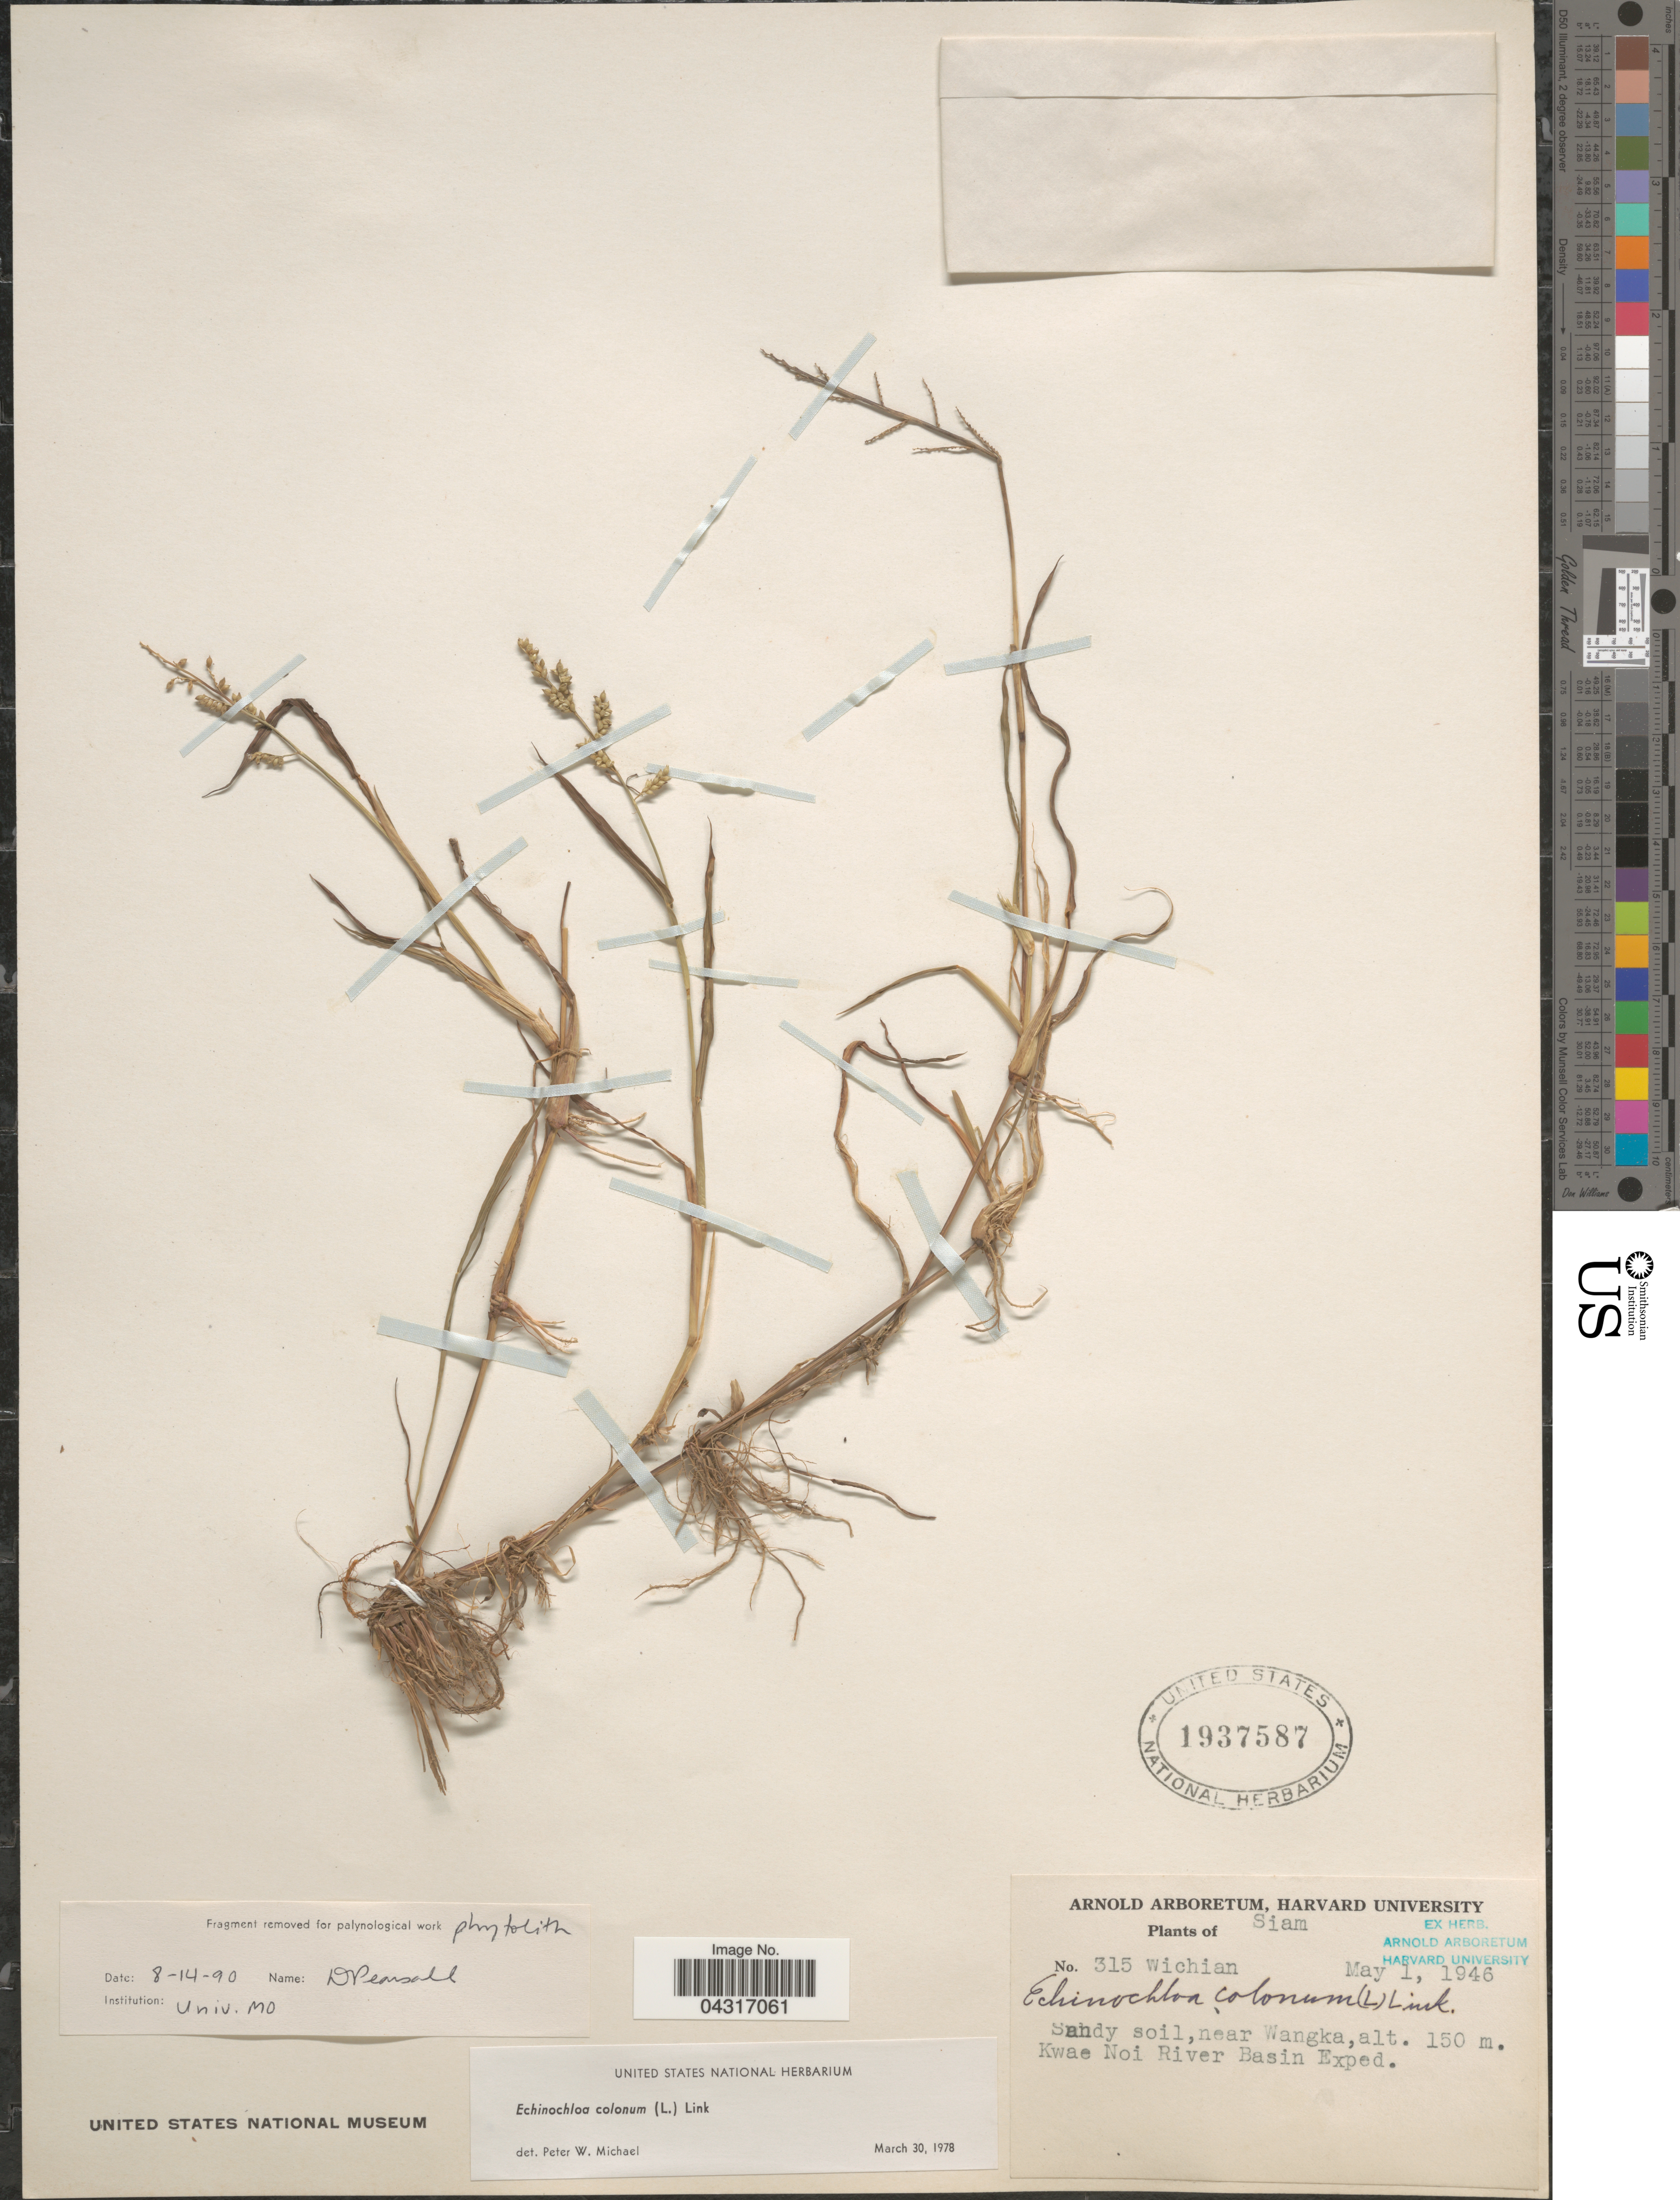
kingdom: Plantae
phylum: Tracheophyta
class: Liliopsida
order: Poales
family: Poaceae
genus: Echinochloa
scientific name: Echinochloa colona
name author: (L.) Link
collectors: Wichian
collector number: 315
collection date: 1946-05-01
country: Thailand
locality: Siam. Sandy soil,near Wangka. Kwae Noi River Basin Exped.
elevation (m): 150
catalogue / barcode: US 1937587